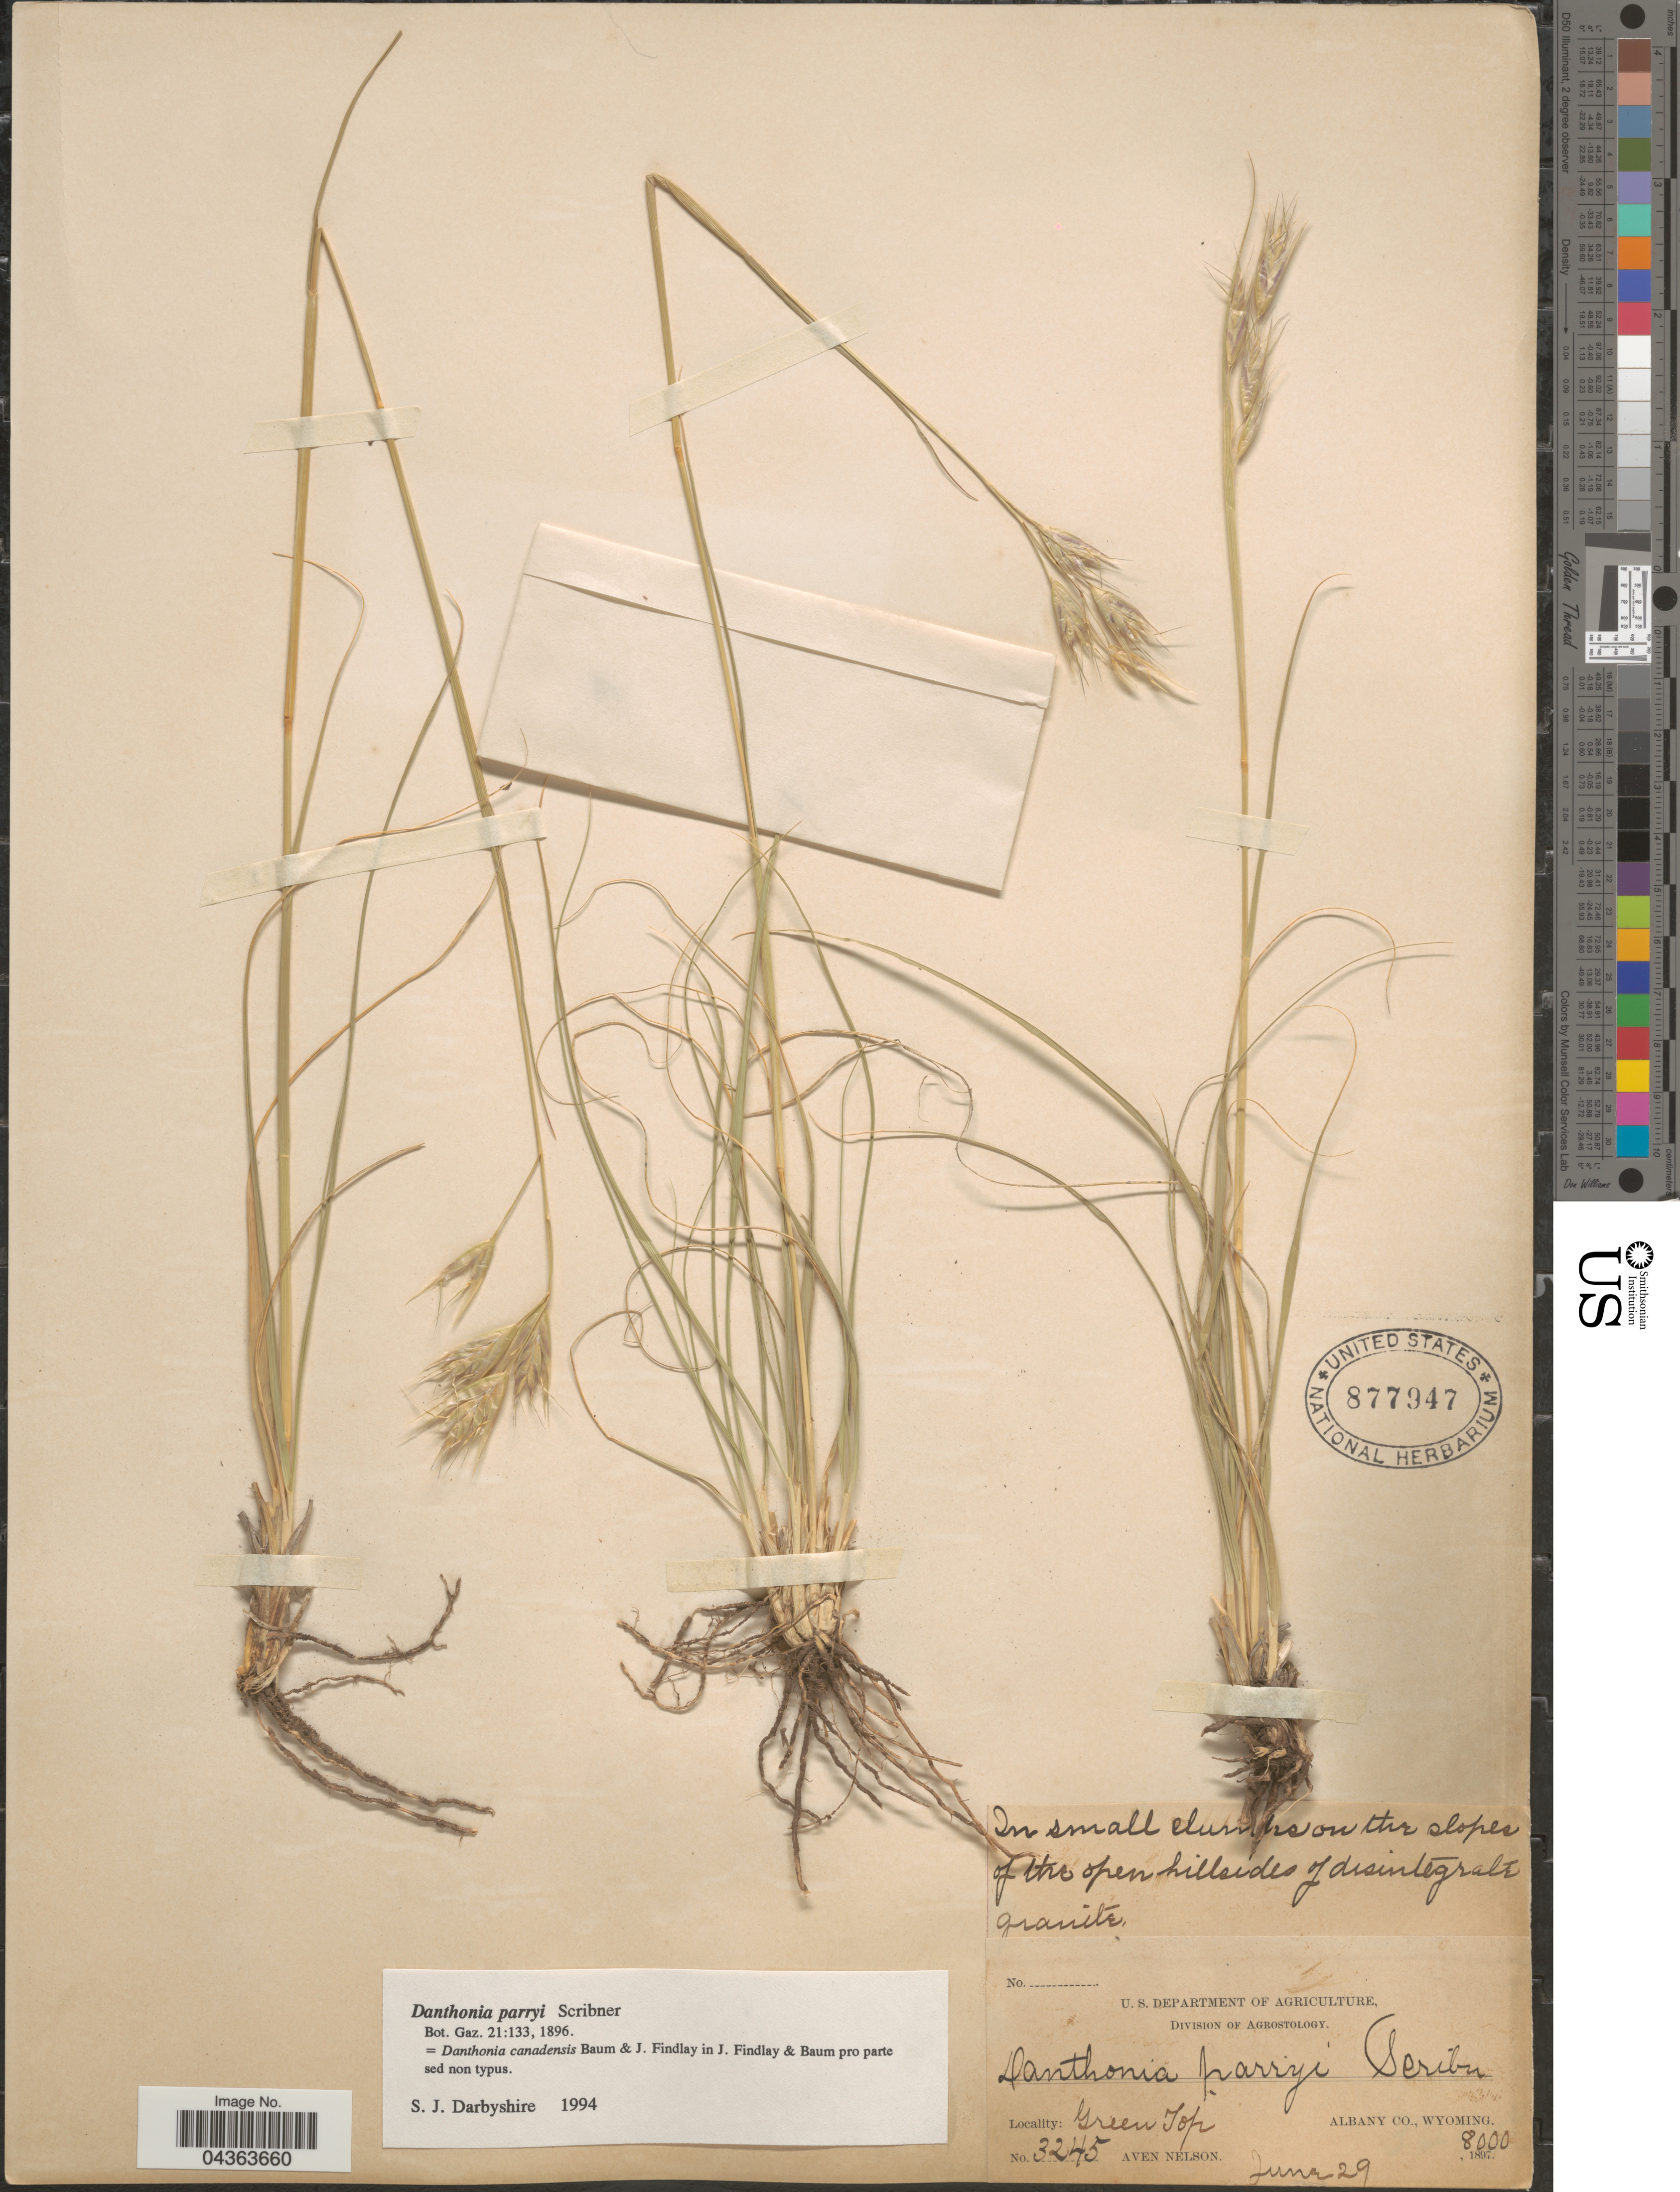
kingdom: Plantae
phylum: Tracheophyta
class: Liliopsida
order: Poales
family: Poaceae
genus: Danthonia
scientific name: Danthonia parryi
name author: Scribn.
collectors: A. Nelson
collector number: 3245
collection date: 1897-06-29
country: United States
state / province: Wyoming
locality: Green Top. Albany Co.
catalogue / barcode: US 877947